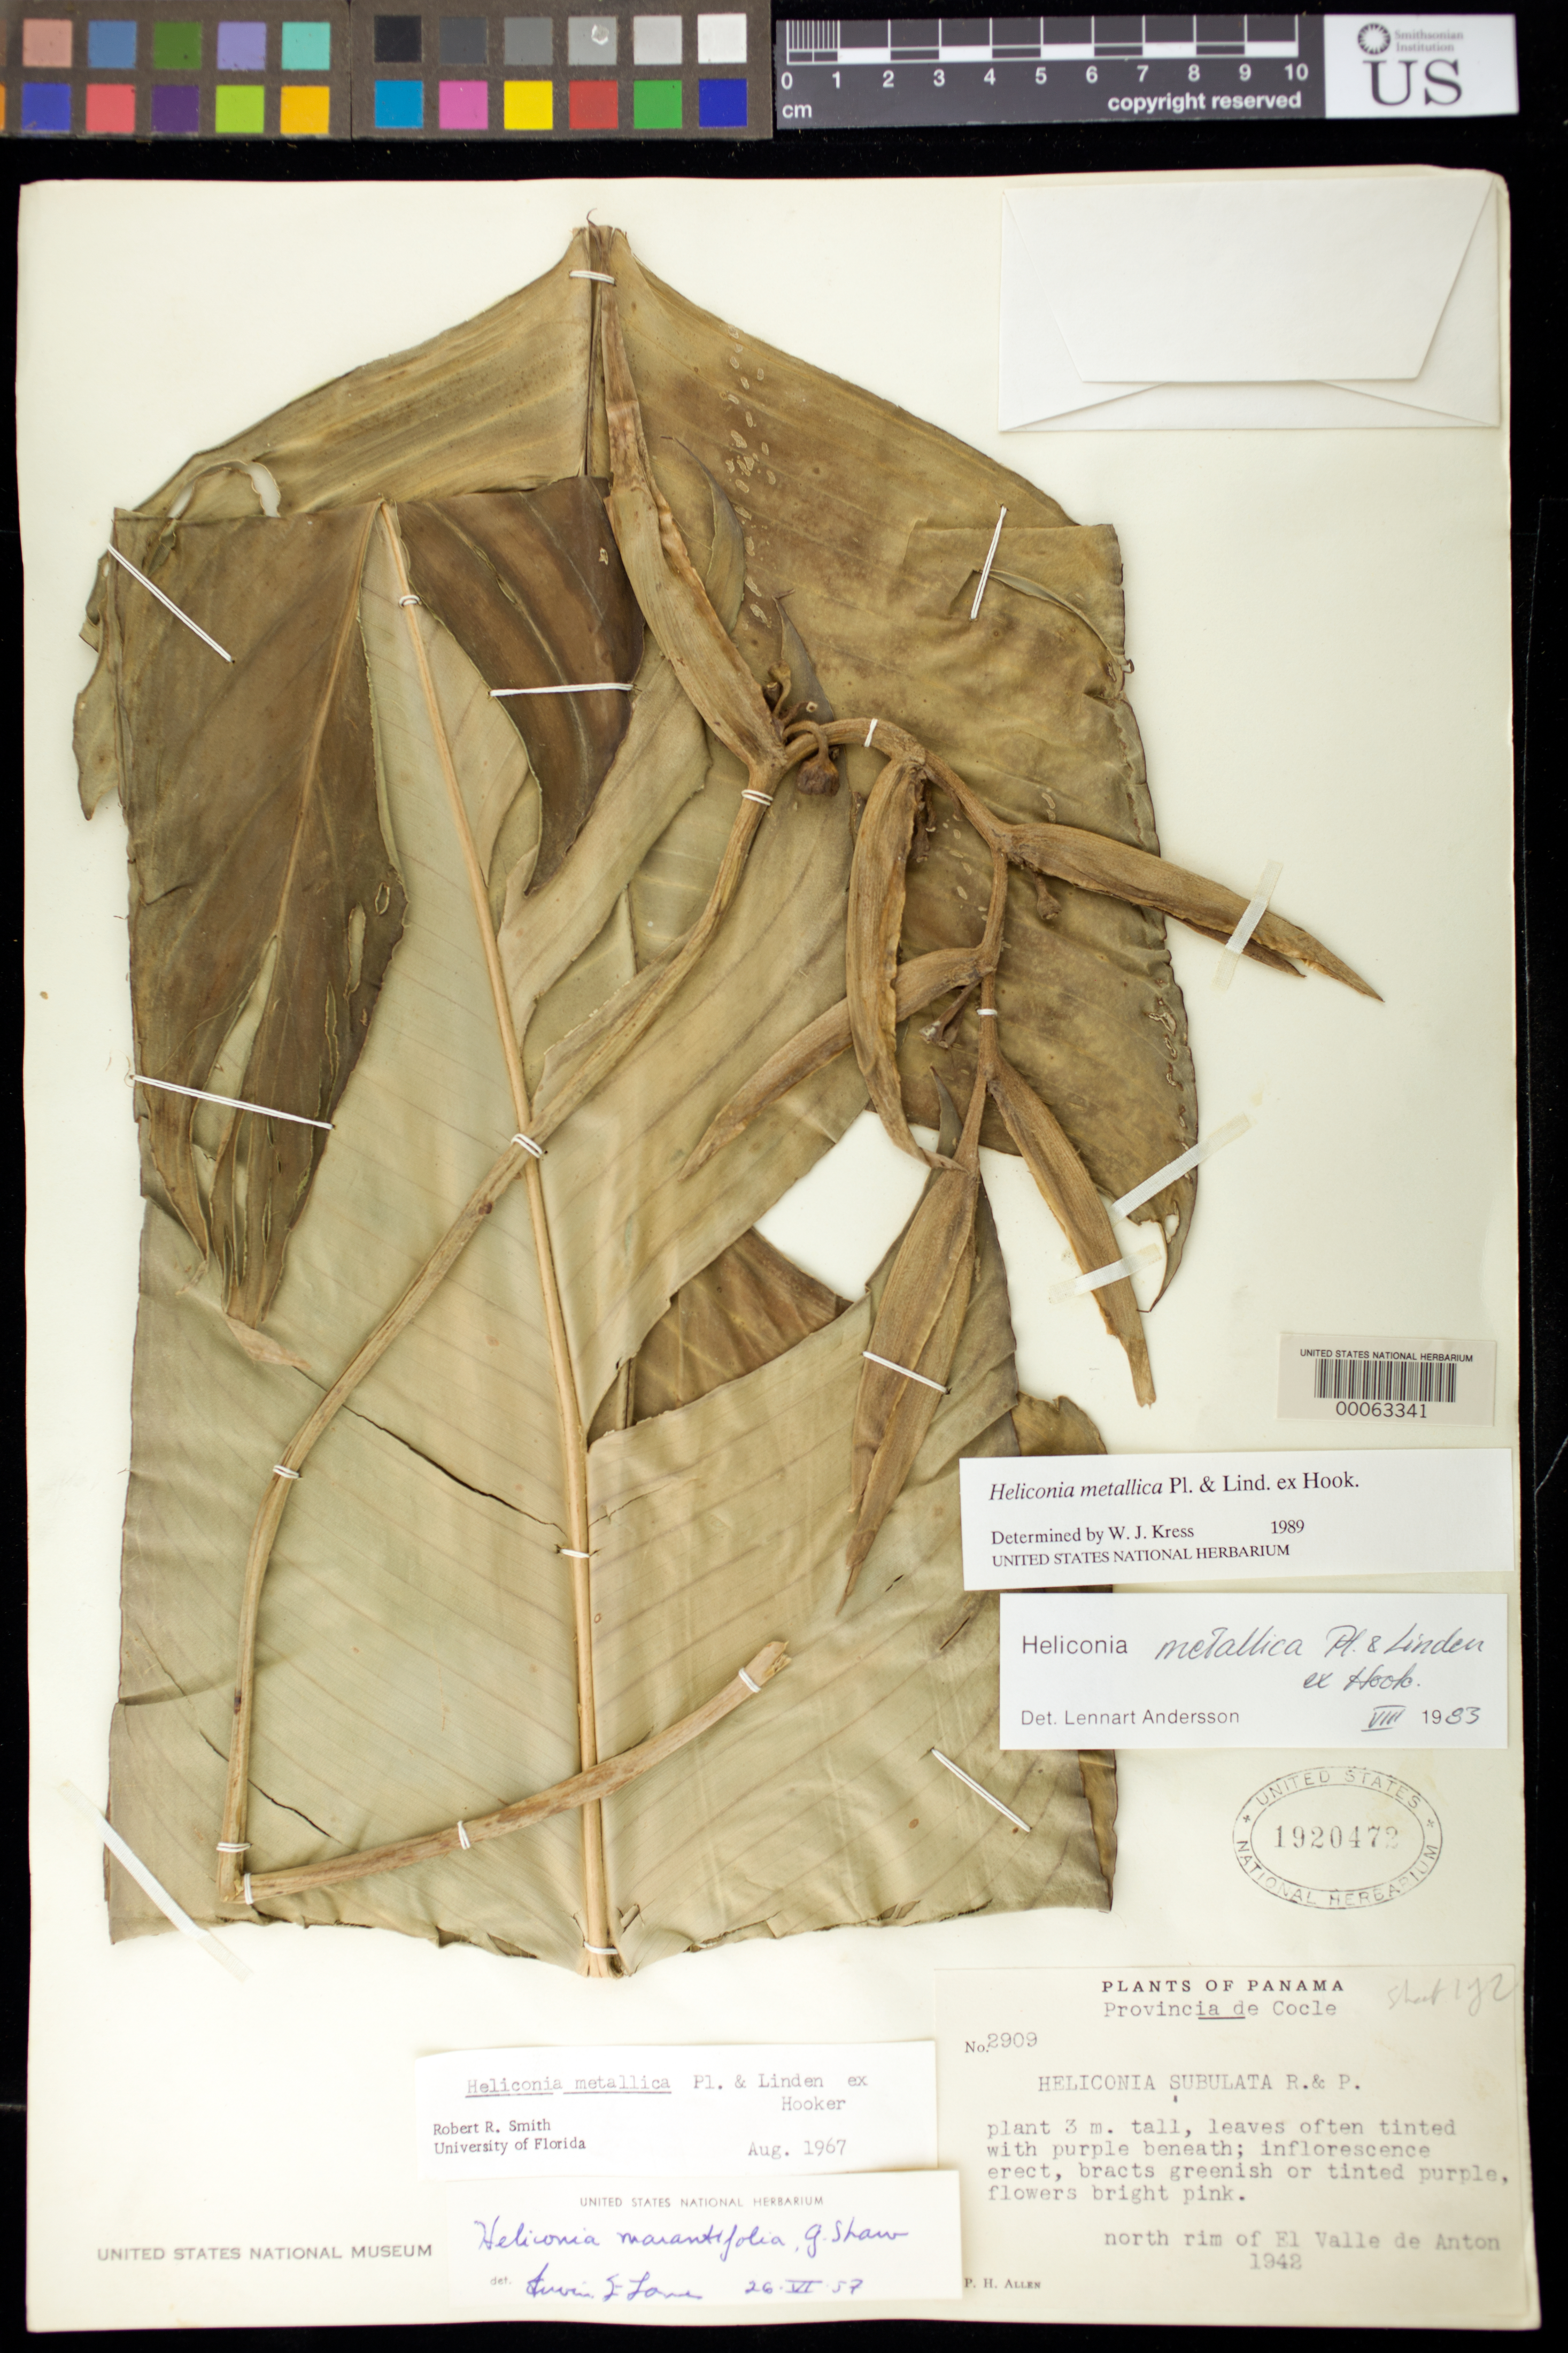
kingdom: Plantae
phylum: Tracheophyta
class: Liliopsida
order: Zingiberales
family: Heliconiaceae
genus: Heliconia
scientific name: Heliconia metallica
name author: Planch. & Linden ex Hook.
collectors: P. H. Allen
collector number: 2909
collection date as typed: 1942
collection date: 1942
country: Panama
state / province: Coclé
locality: North rim of el Valle De Anton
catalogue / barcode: US 1920472